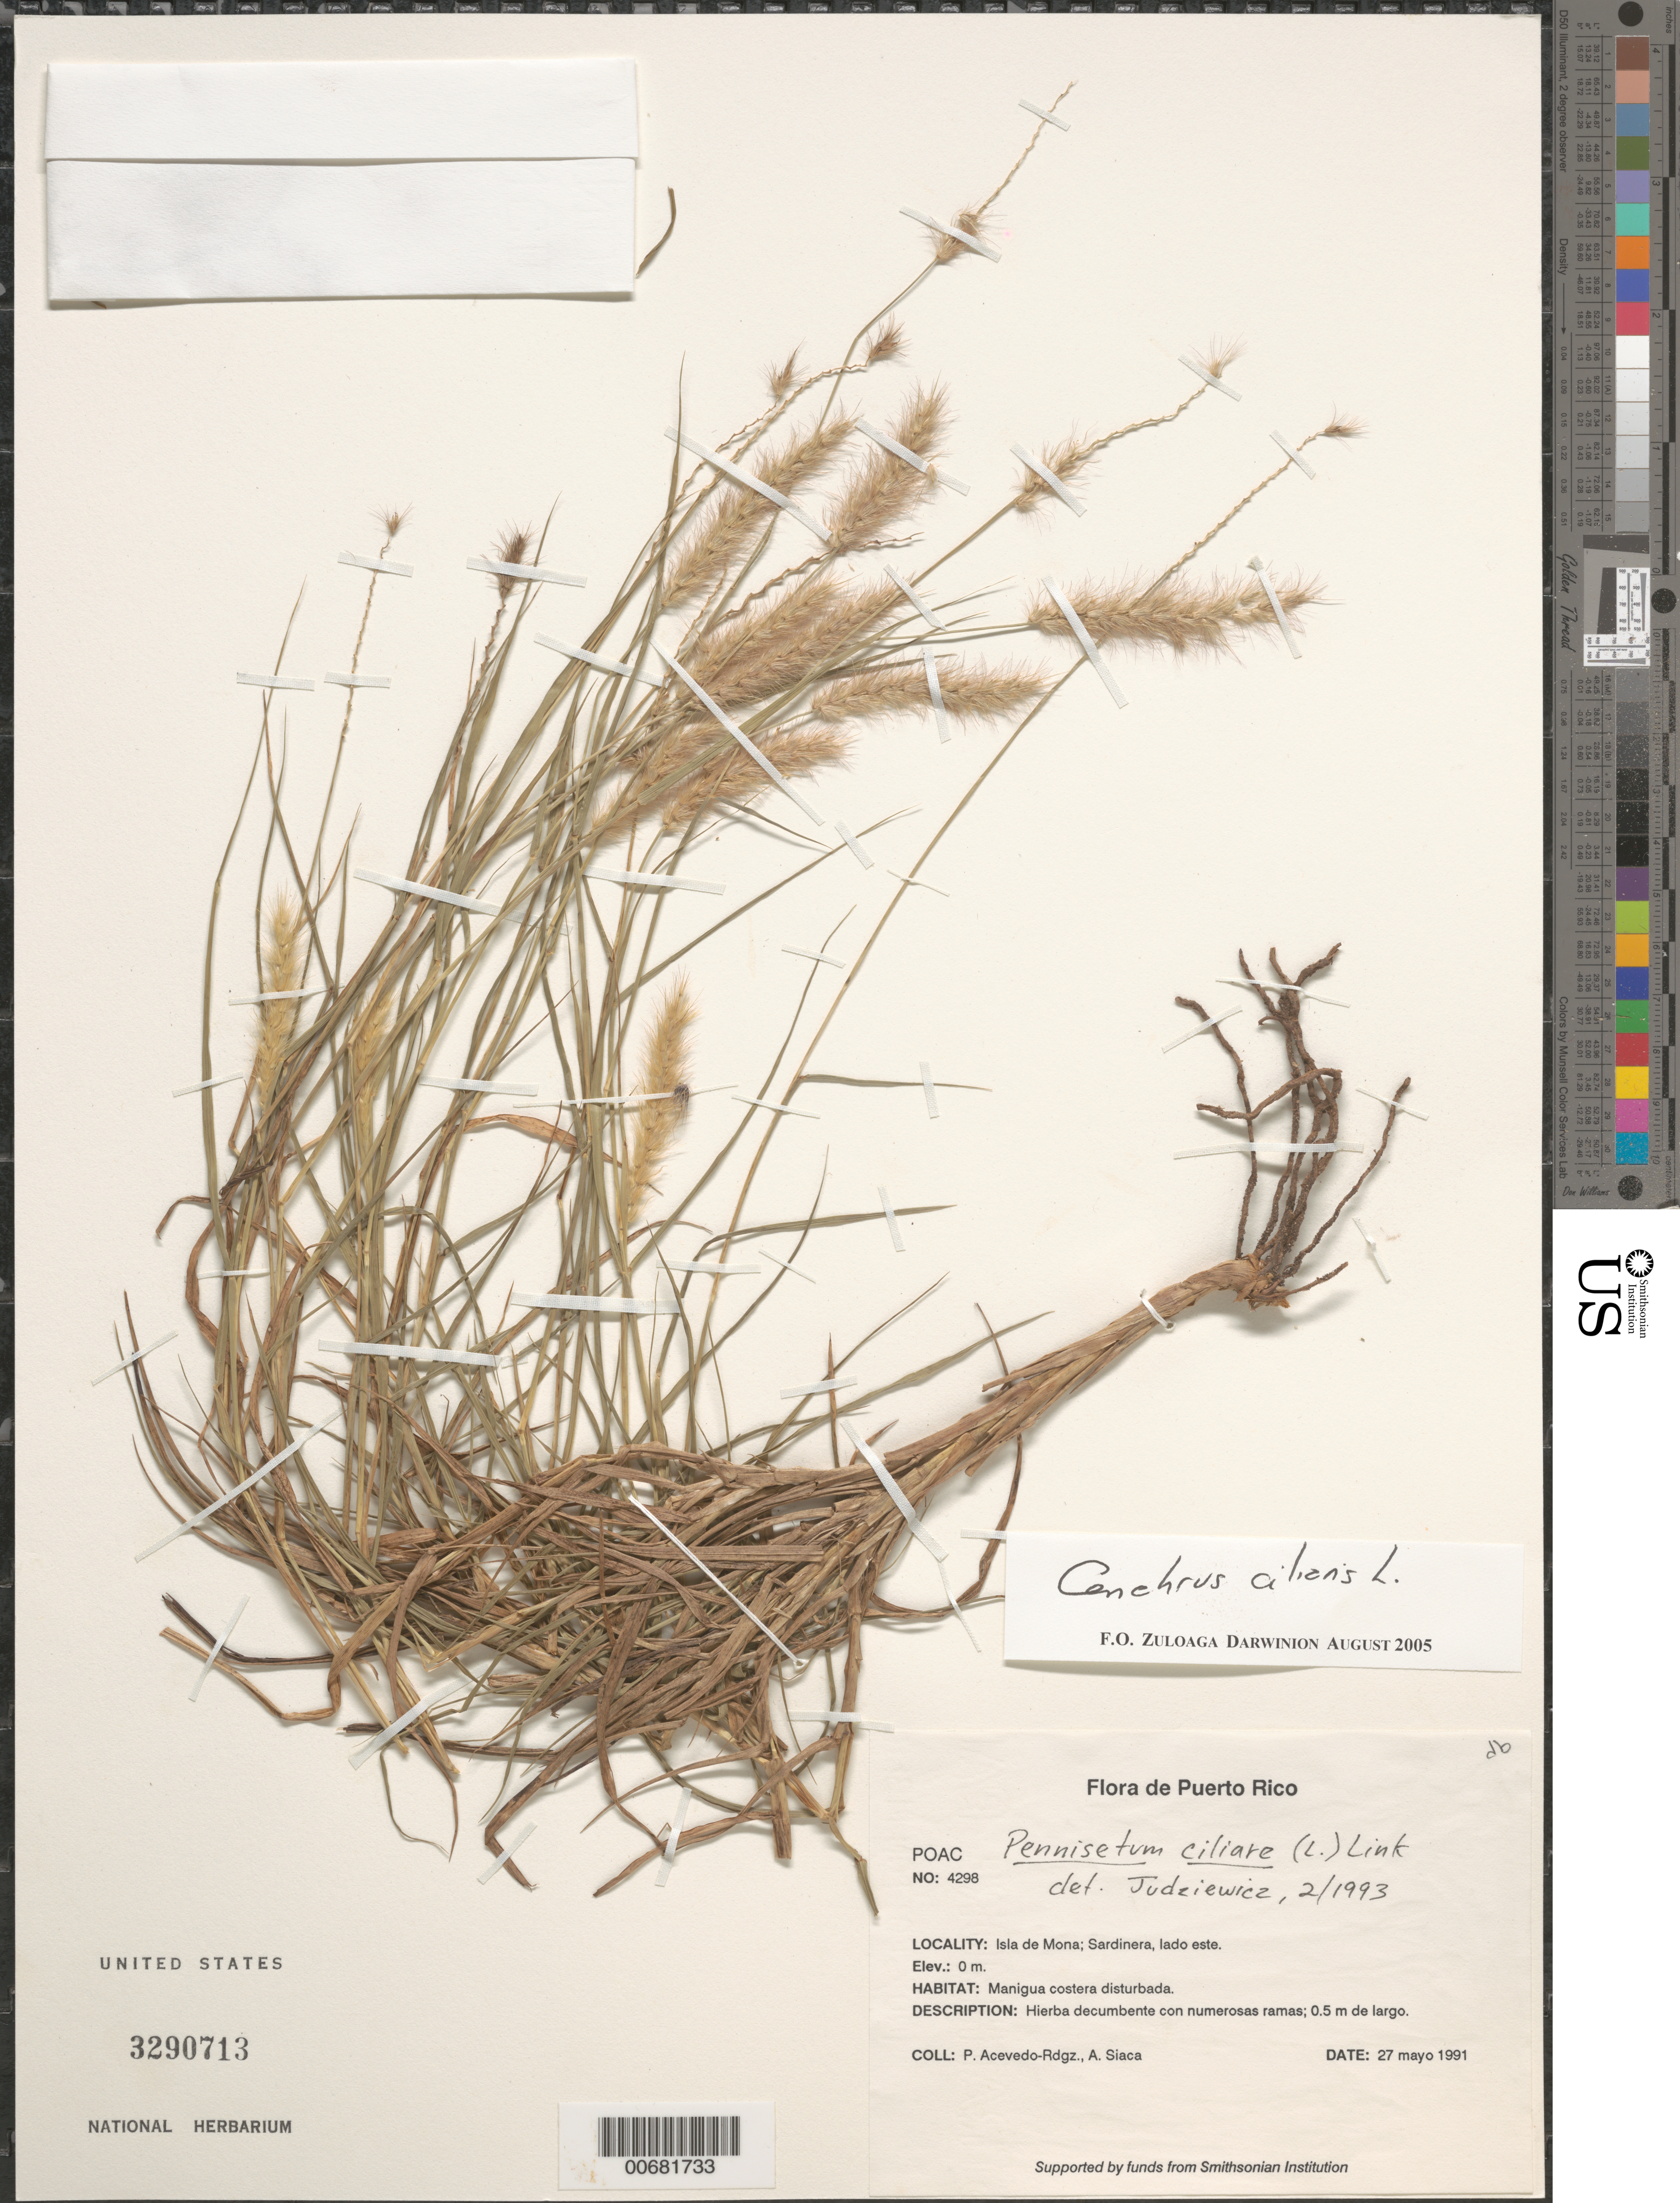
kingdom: Plantae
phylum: Tracheophyta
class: Liliopsida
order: Poales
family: Poaceae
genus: Pennisetum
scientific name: Pennisetum ciliare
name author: (L.) Link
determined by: Judziewicz, E. J.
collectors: P. Acevedo-Rodr. & A. Siaca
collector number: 4298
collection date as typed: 27 May 1991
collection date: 1991-05-27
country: Puerto Rico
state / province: Mayaguëz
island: Mona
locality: Isla de Mona; Sardinera, lado este.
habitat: Manigua costera disturbada.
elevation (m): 0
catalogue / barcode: US 3290713